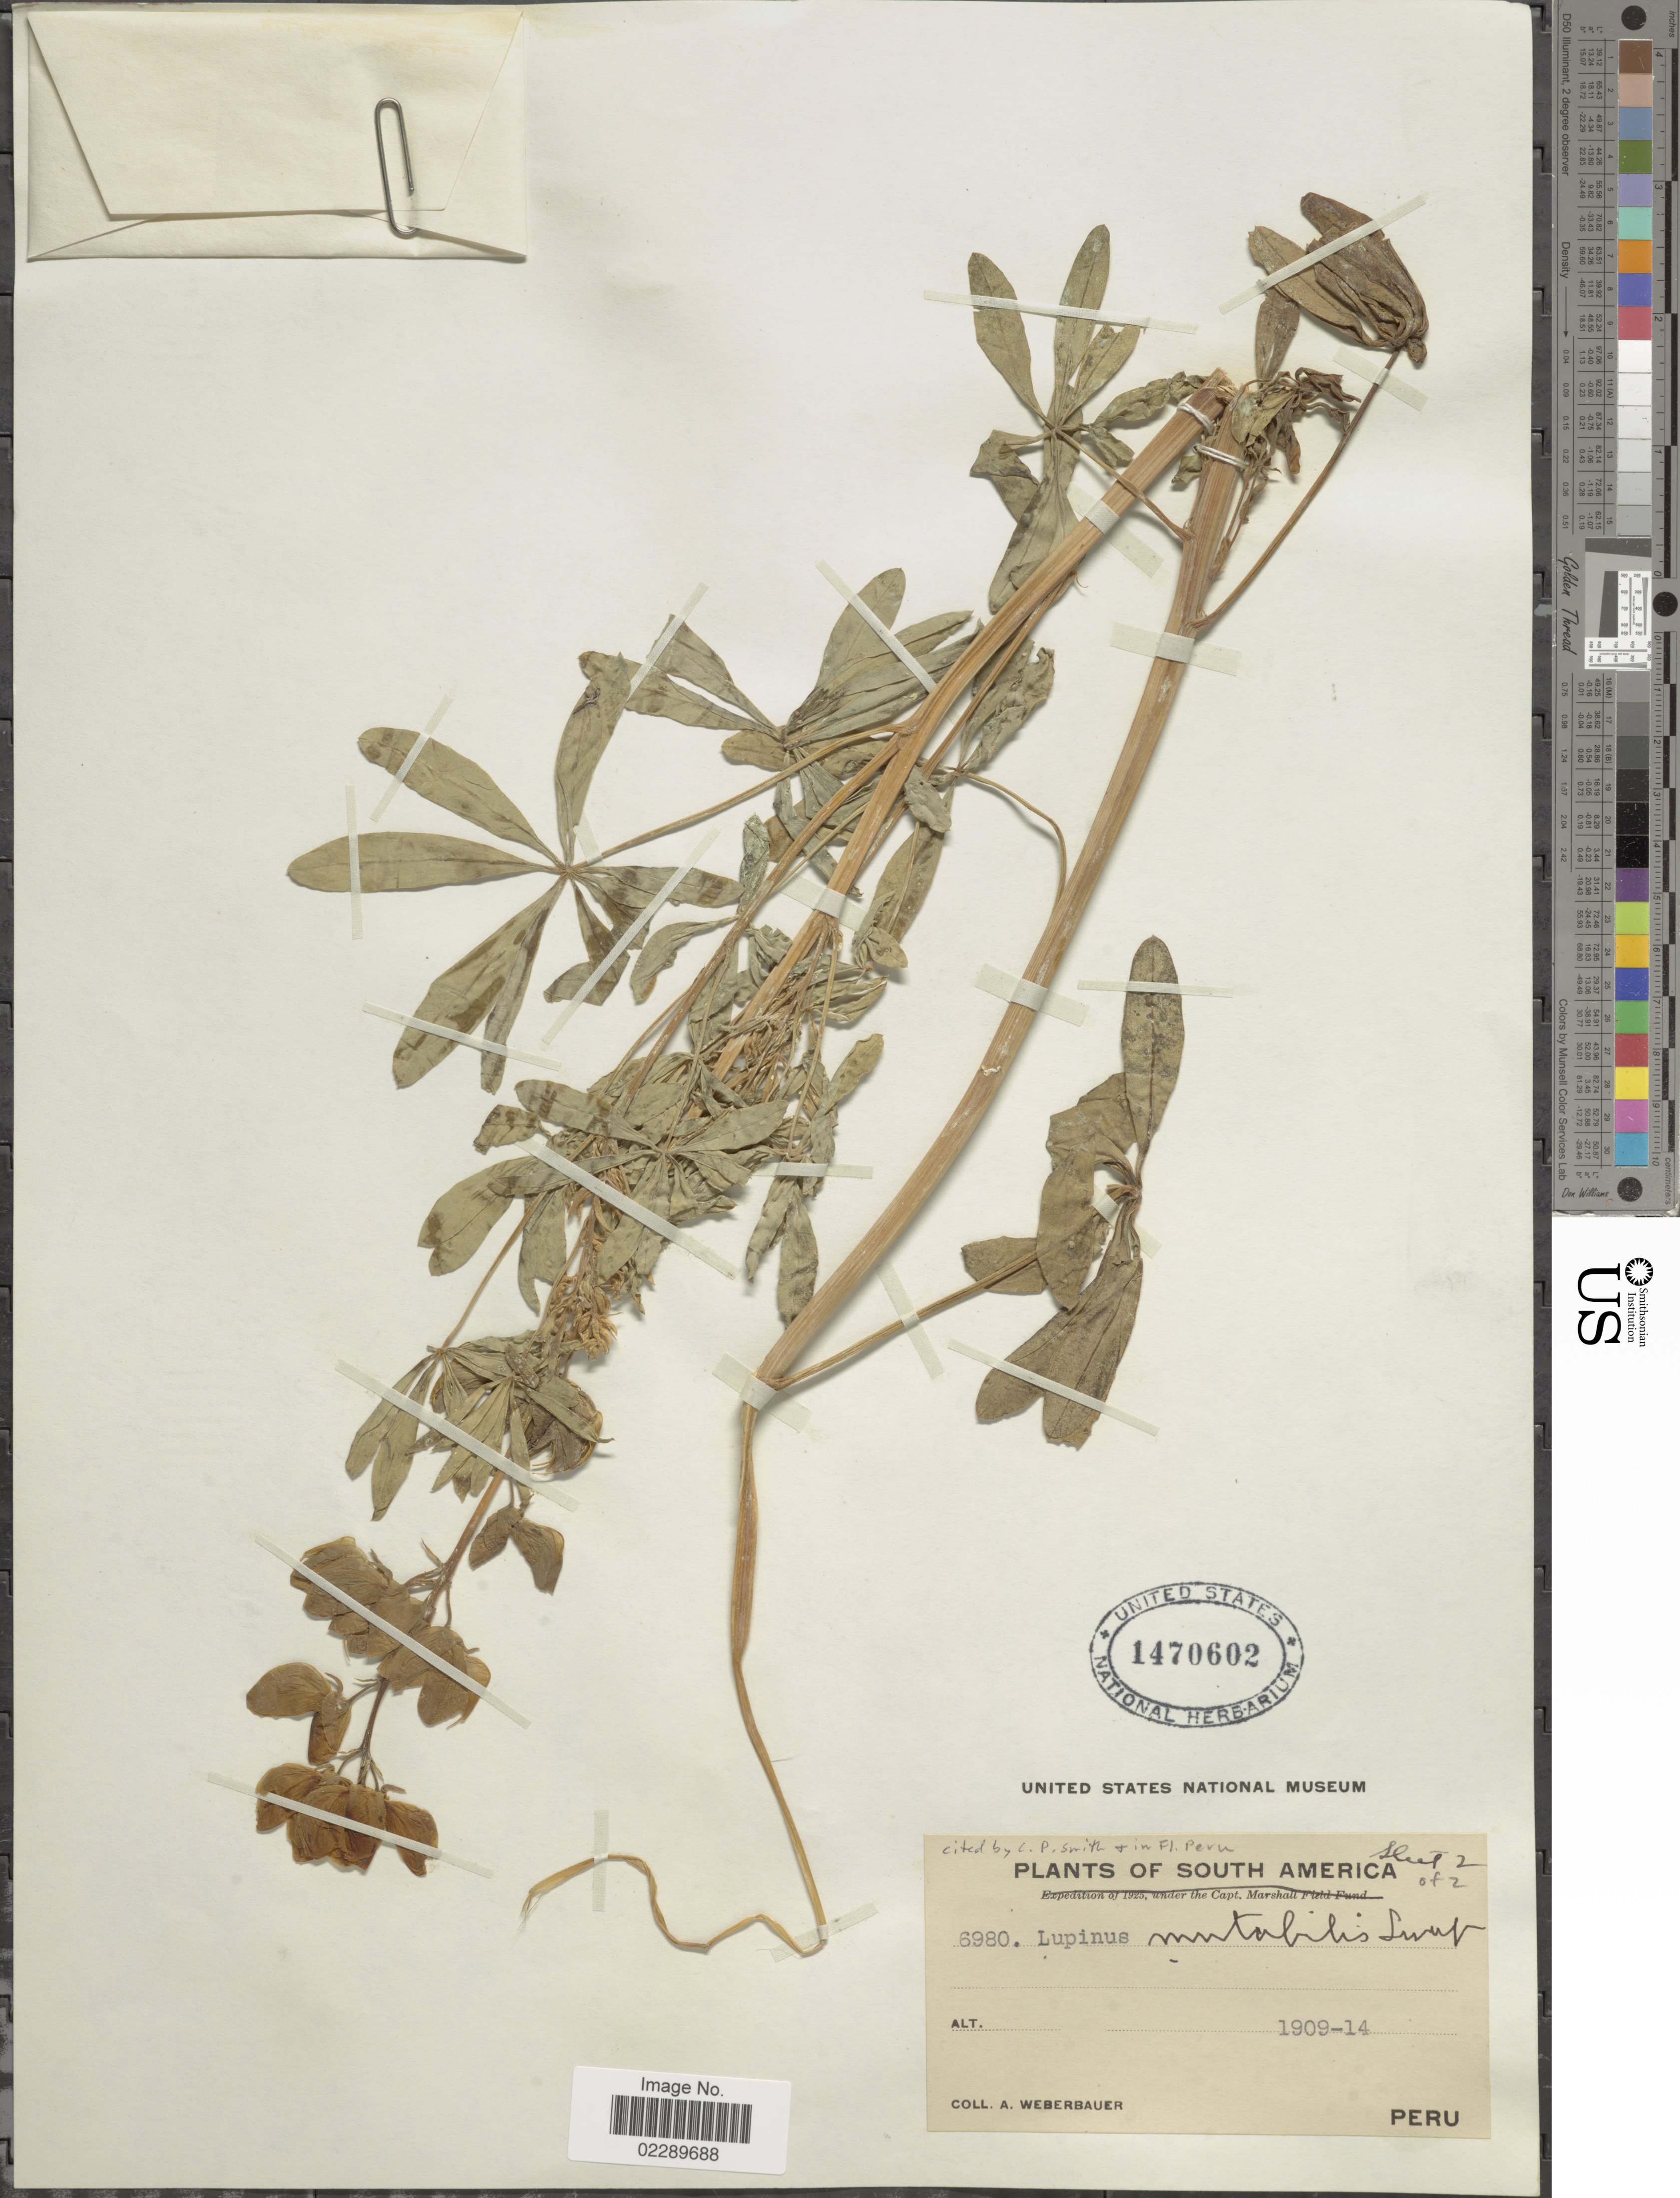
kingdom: Plantae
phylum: Tracheophyta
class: Magnoliopsida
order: Fabales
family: Fabaceae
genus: Lupinus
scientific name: Lupinus mutabilis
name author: Sweet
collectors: A. Weberbauer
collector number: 6980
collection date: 1909/1914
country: Peru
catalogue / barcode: US 1470602